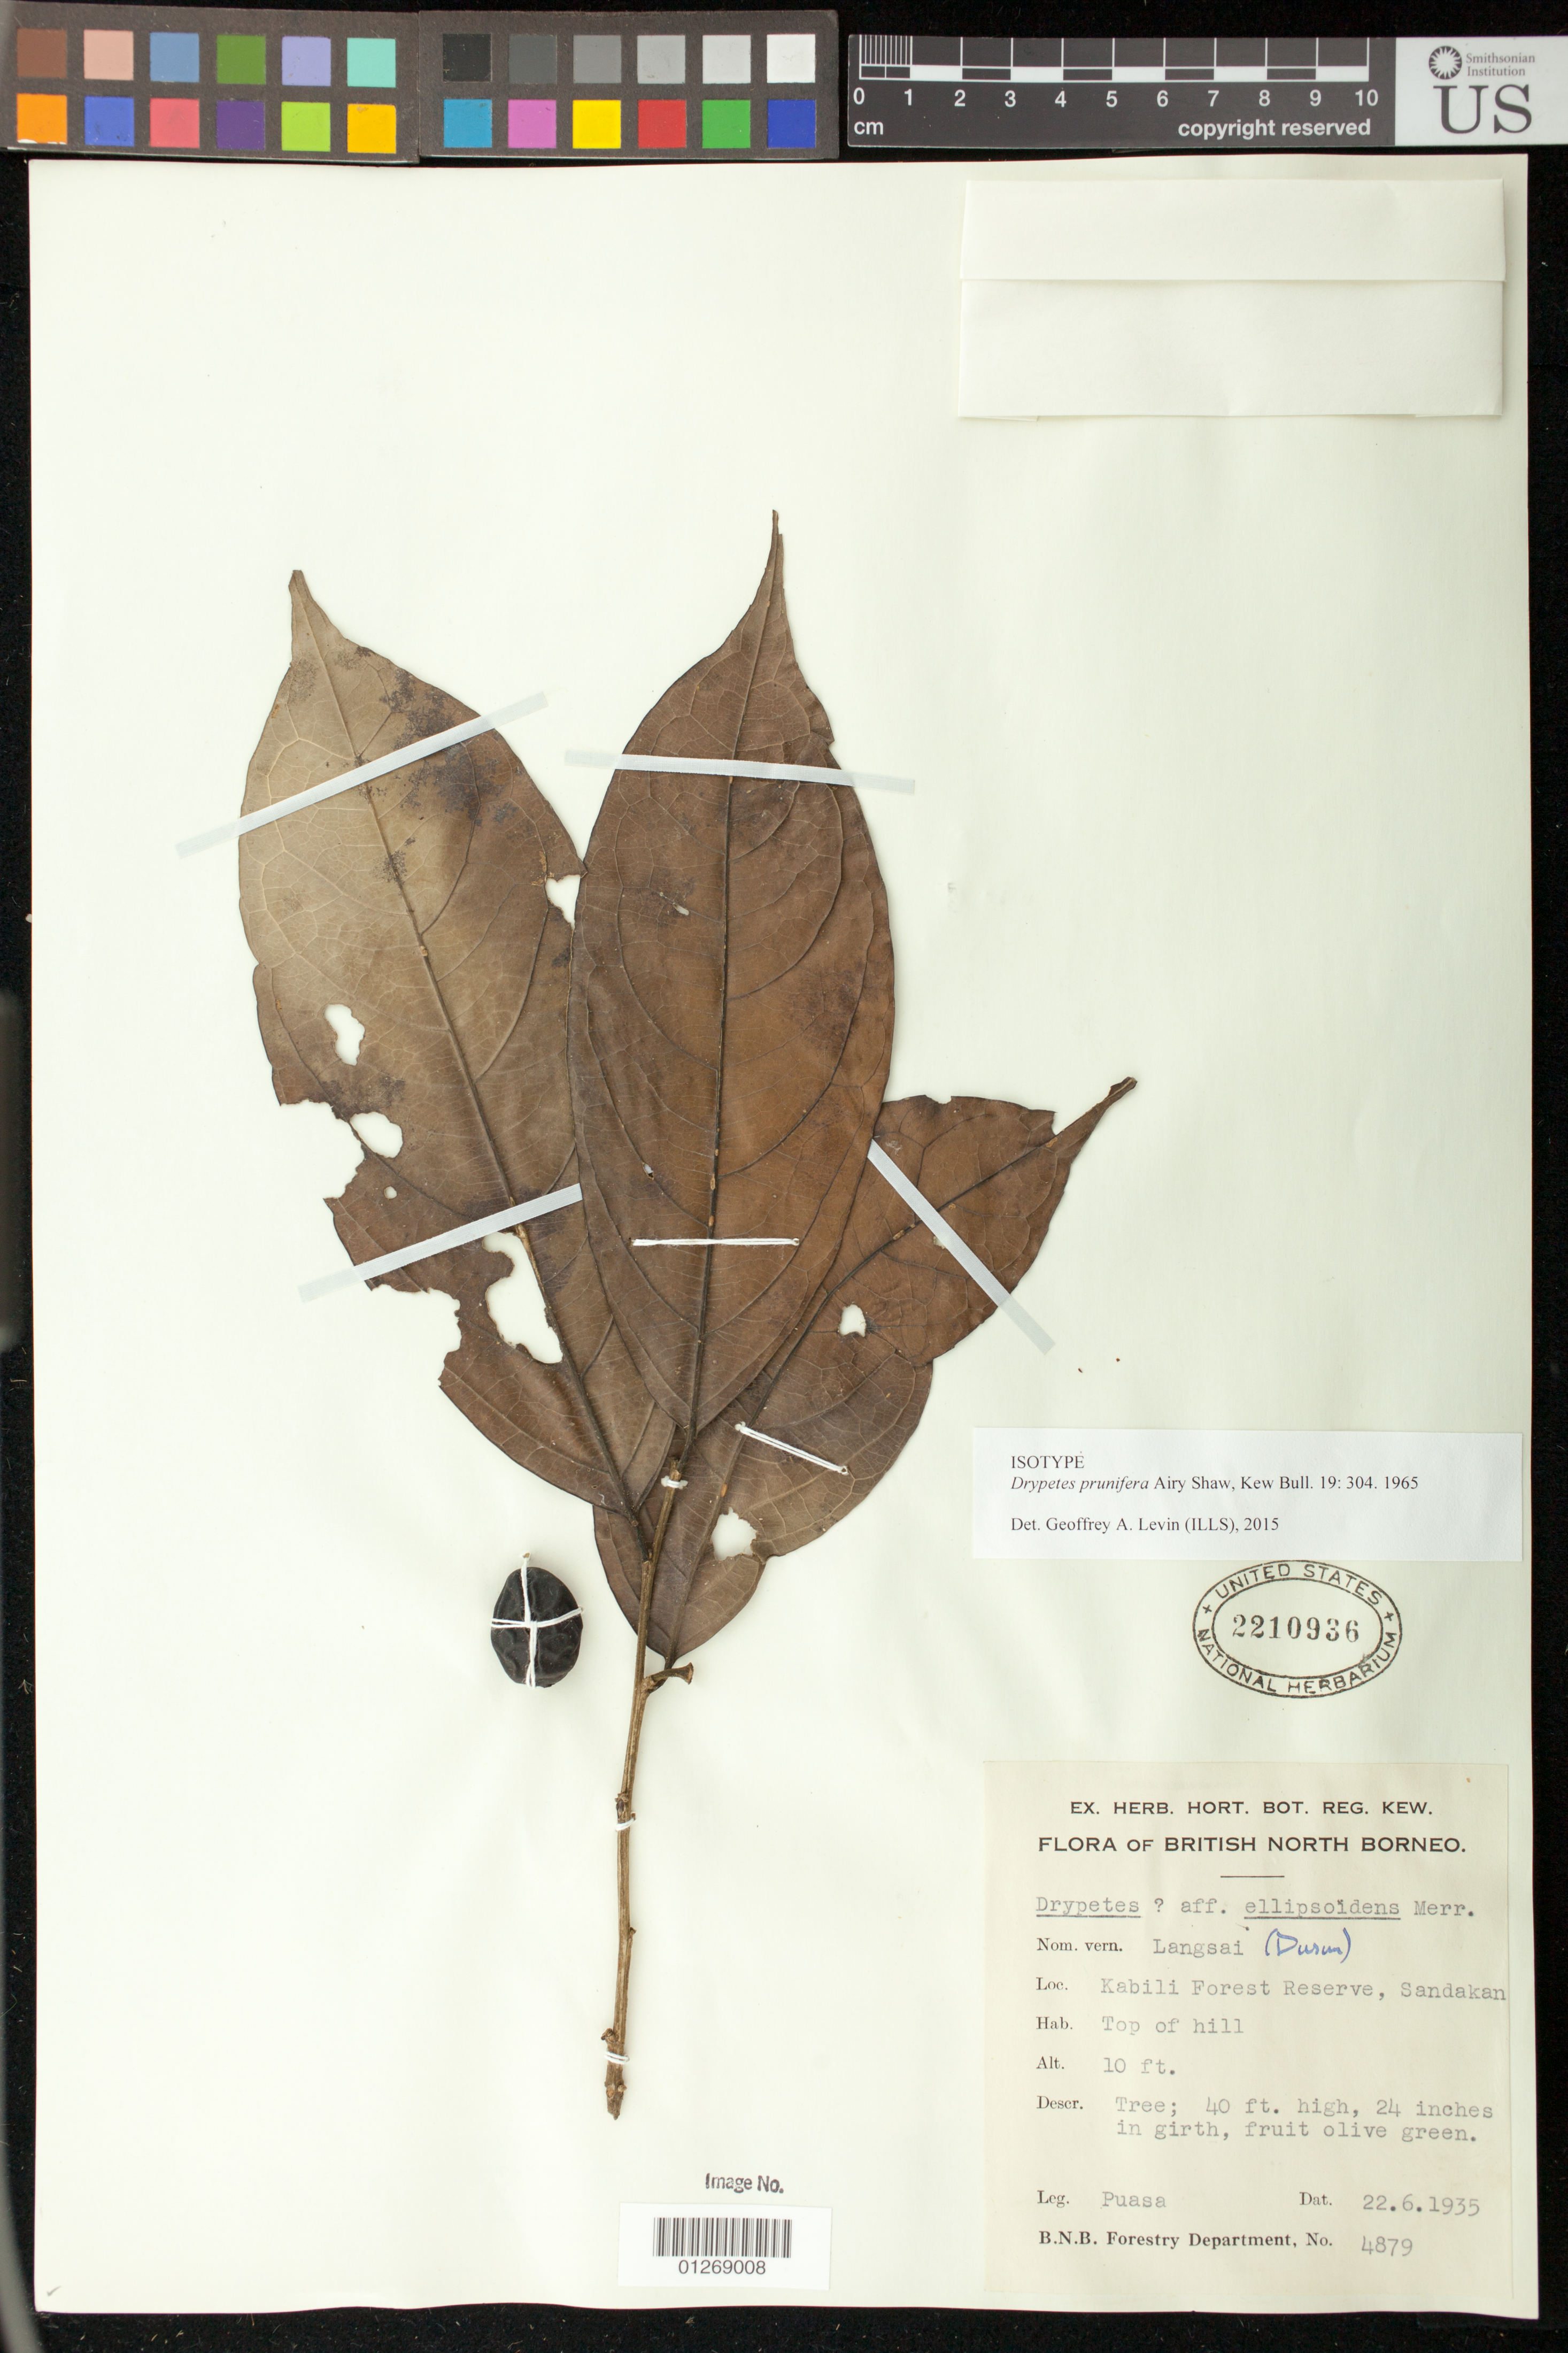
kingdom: Plantae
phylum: Tracheophyta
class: Magnoliopsida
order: Malpighiales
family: Putranjivaceae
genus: Drypetes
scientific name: Drypetes prunifera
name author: Airy Shaw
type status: Isotype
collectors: M. Puasa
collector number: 4879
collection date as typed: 22. 6. 1935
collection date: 1935-06-22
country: Malaysia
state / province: Sabah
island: Borneo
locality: British North Borneo. Kabili Forest Reserve, Sandakan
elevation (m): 3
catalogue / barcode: US 2210936